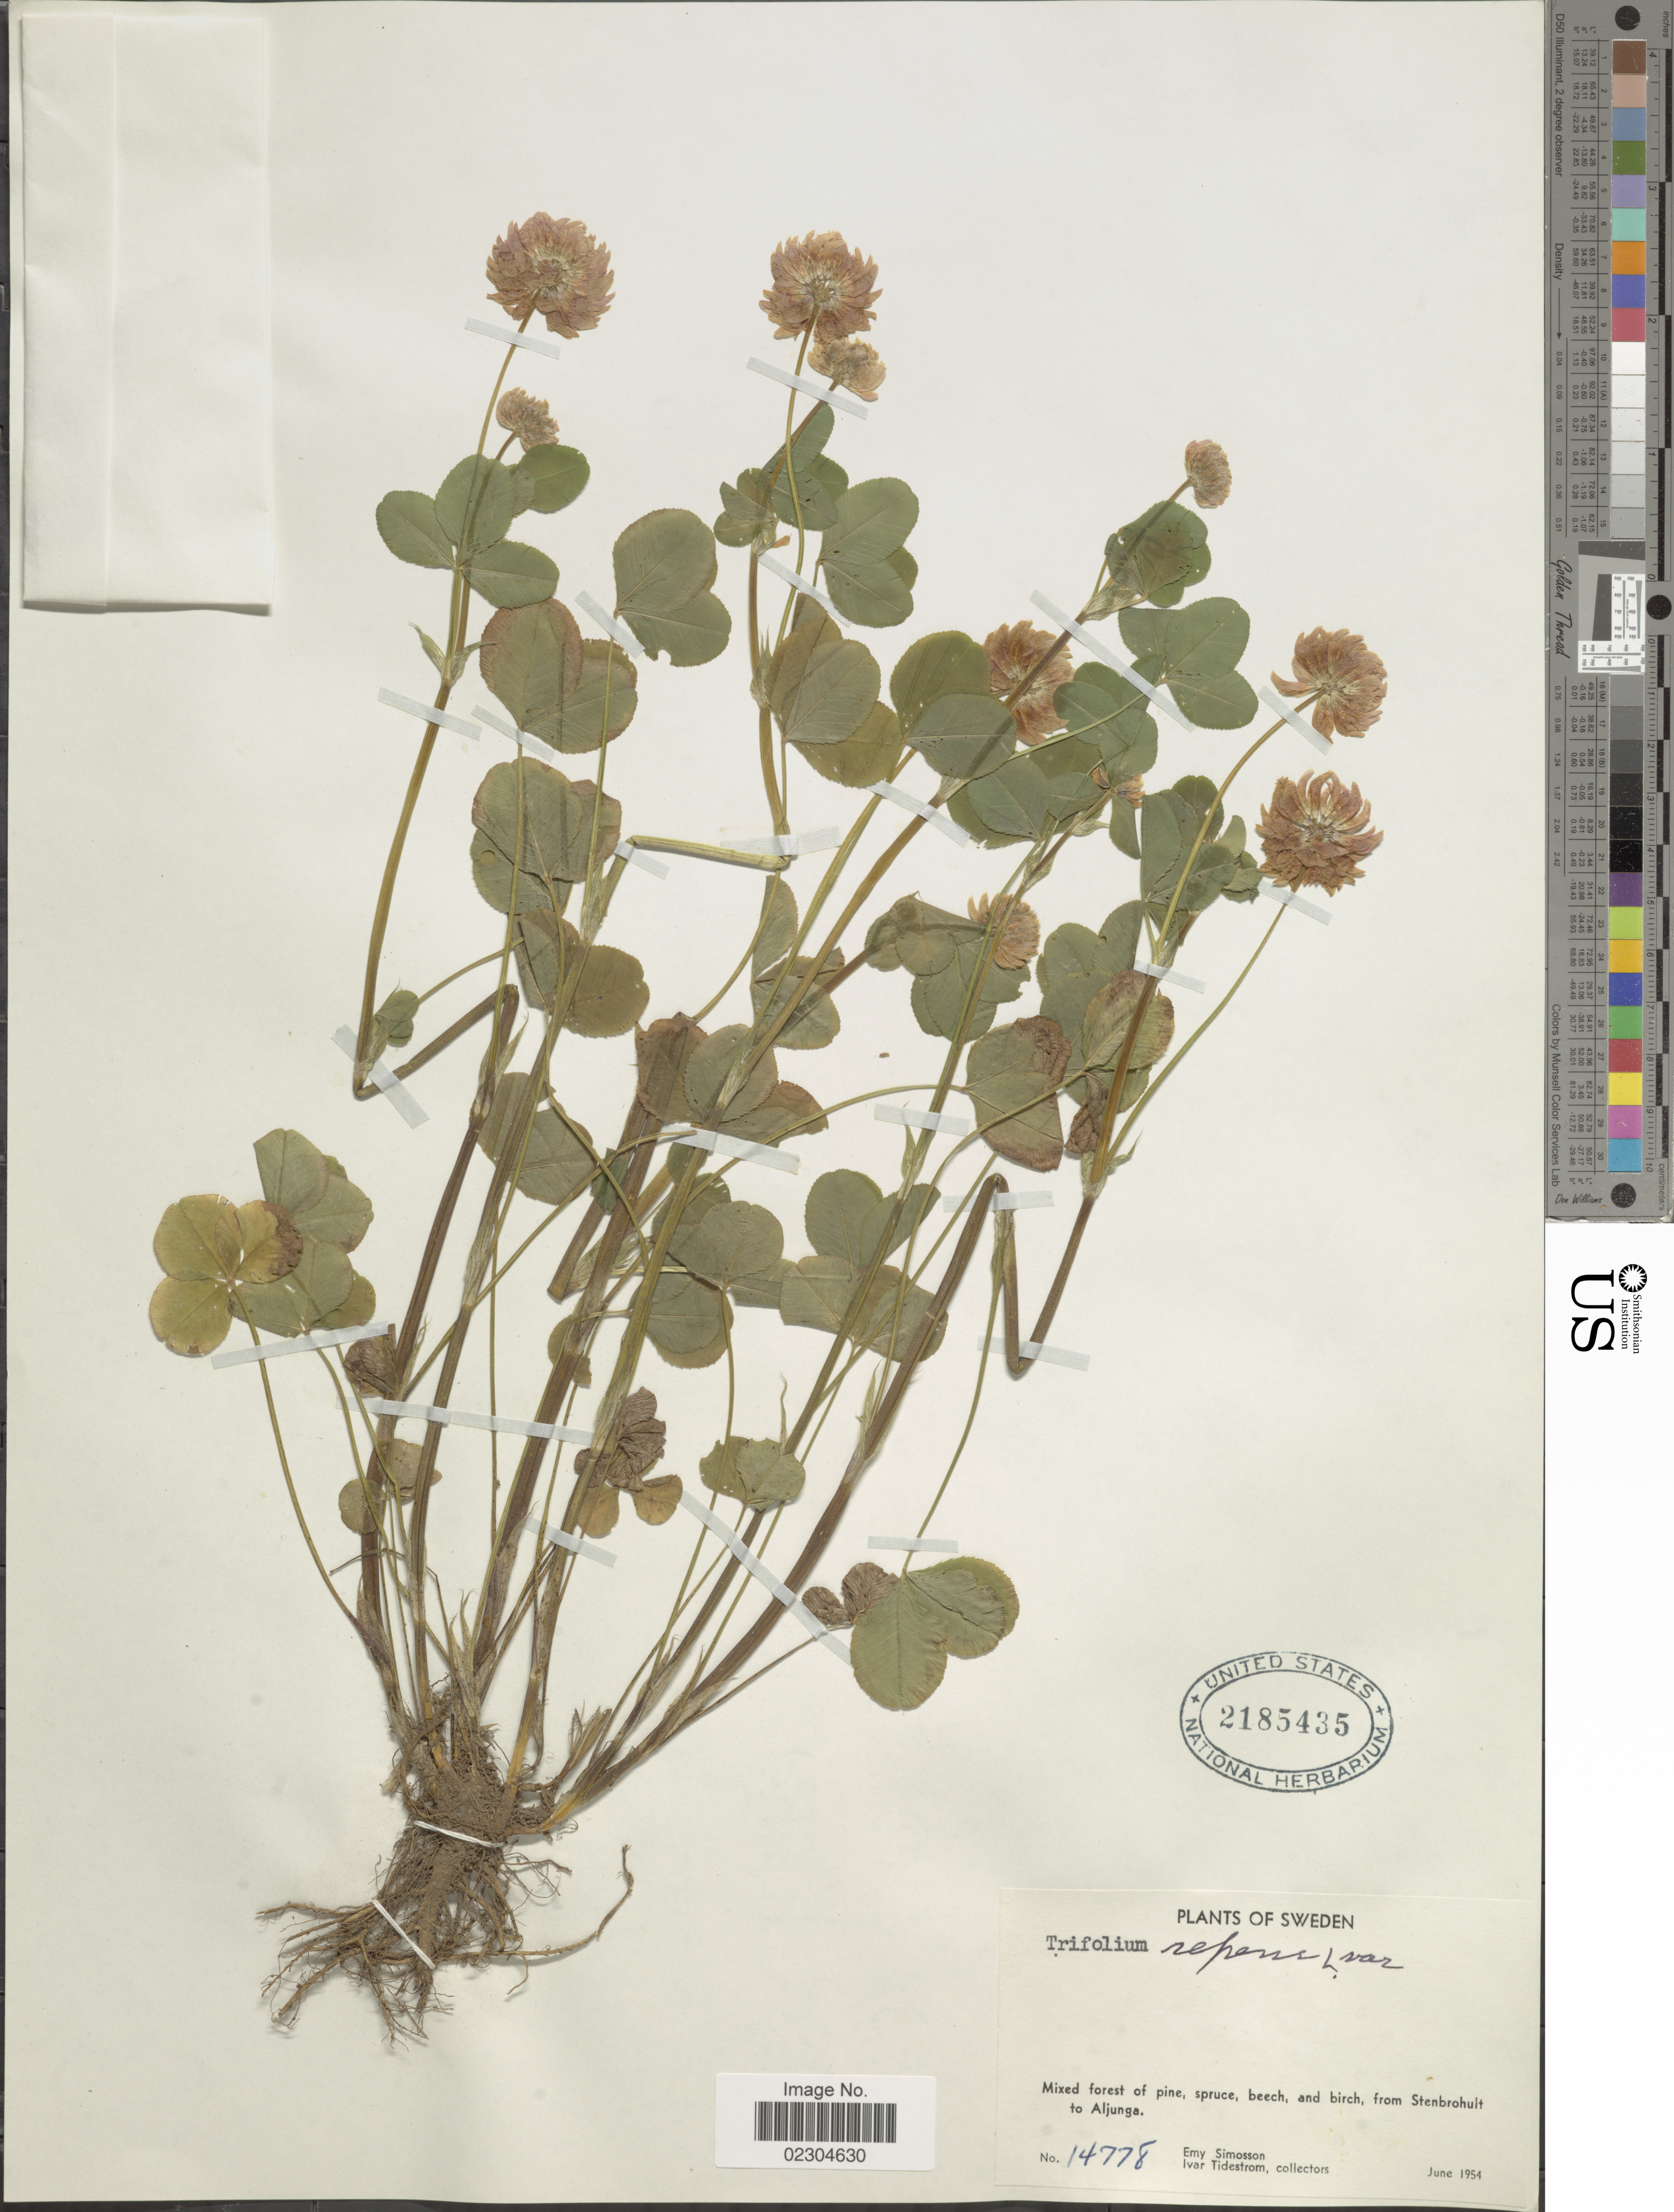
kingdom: Plantae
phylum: Tracheophyta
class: Magnoliopsida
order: Fabales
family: Fabaceae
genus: Trifolium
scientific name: Trifolium repens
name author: L.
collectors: E. Simosson & I. F. Tidestrom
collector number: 14778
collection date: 1954-06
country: Sweden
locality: Sweden;, Mixed forest of pine, spruce, beech, and birch, from Stenbrohult to Aljunga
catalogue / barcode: US 2185435